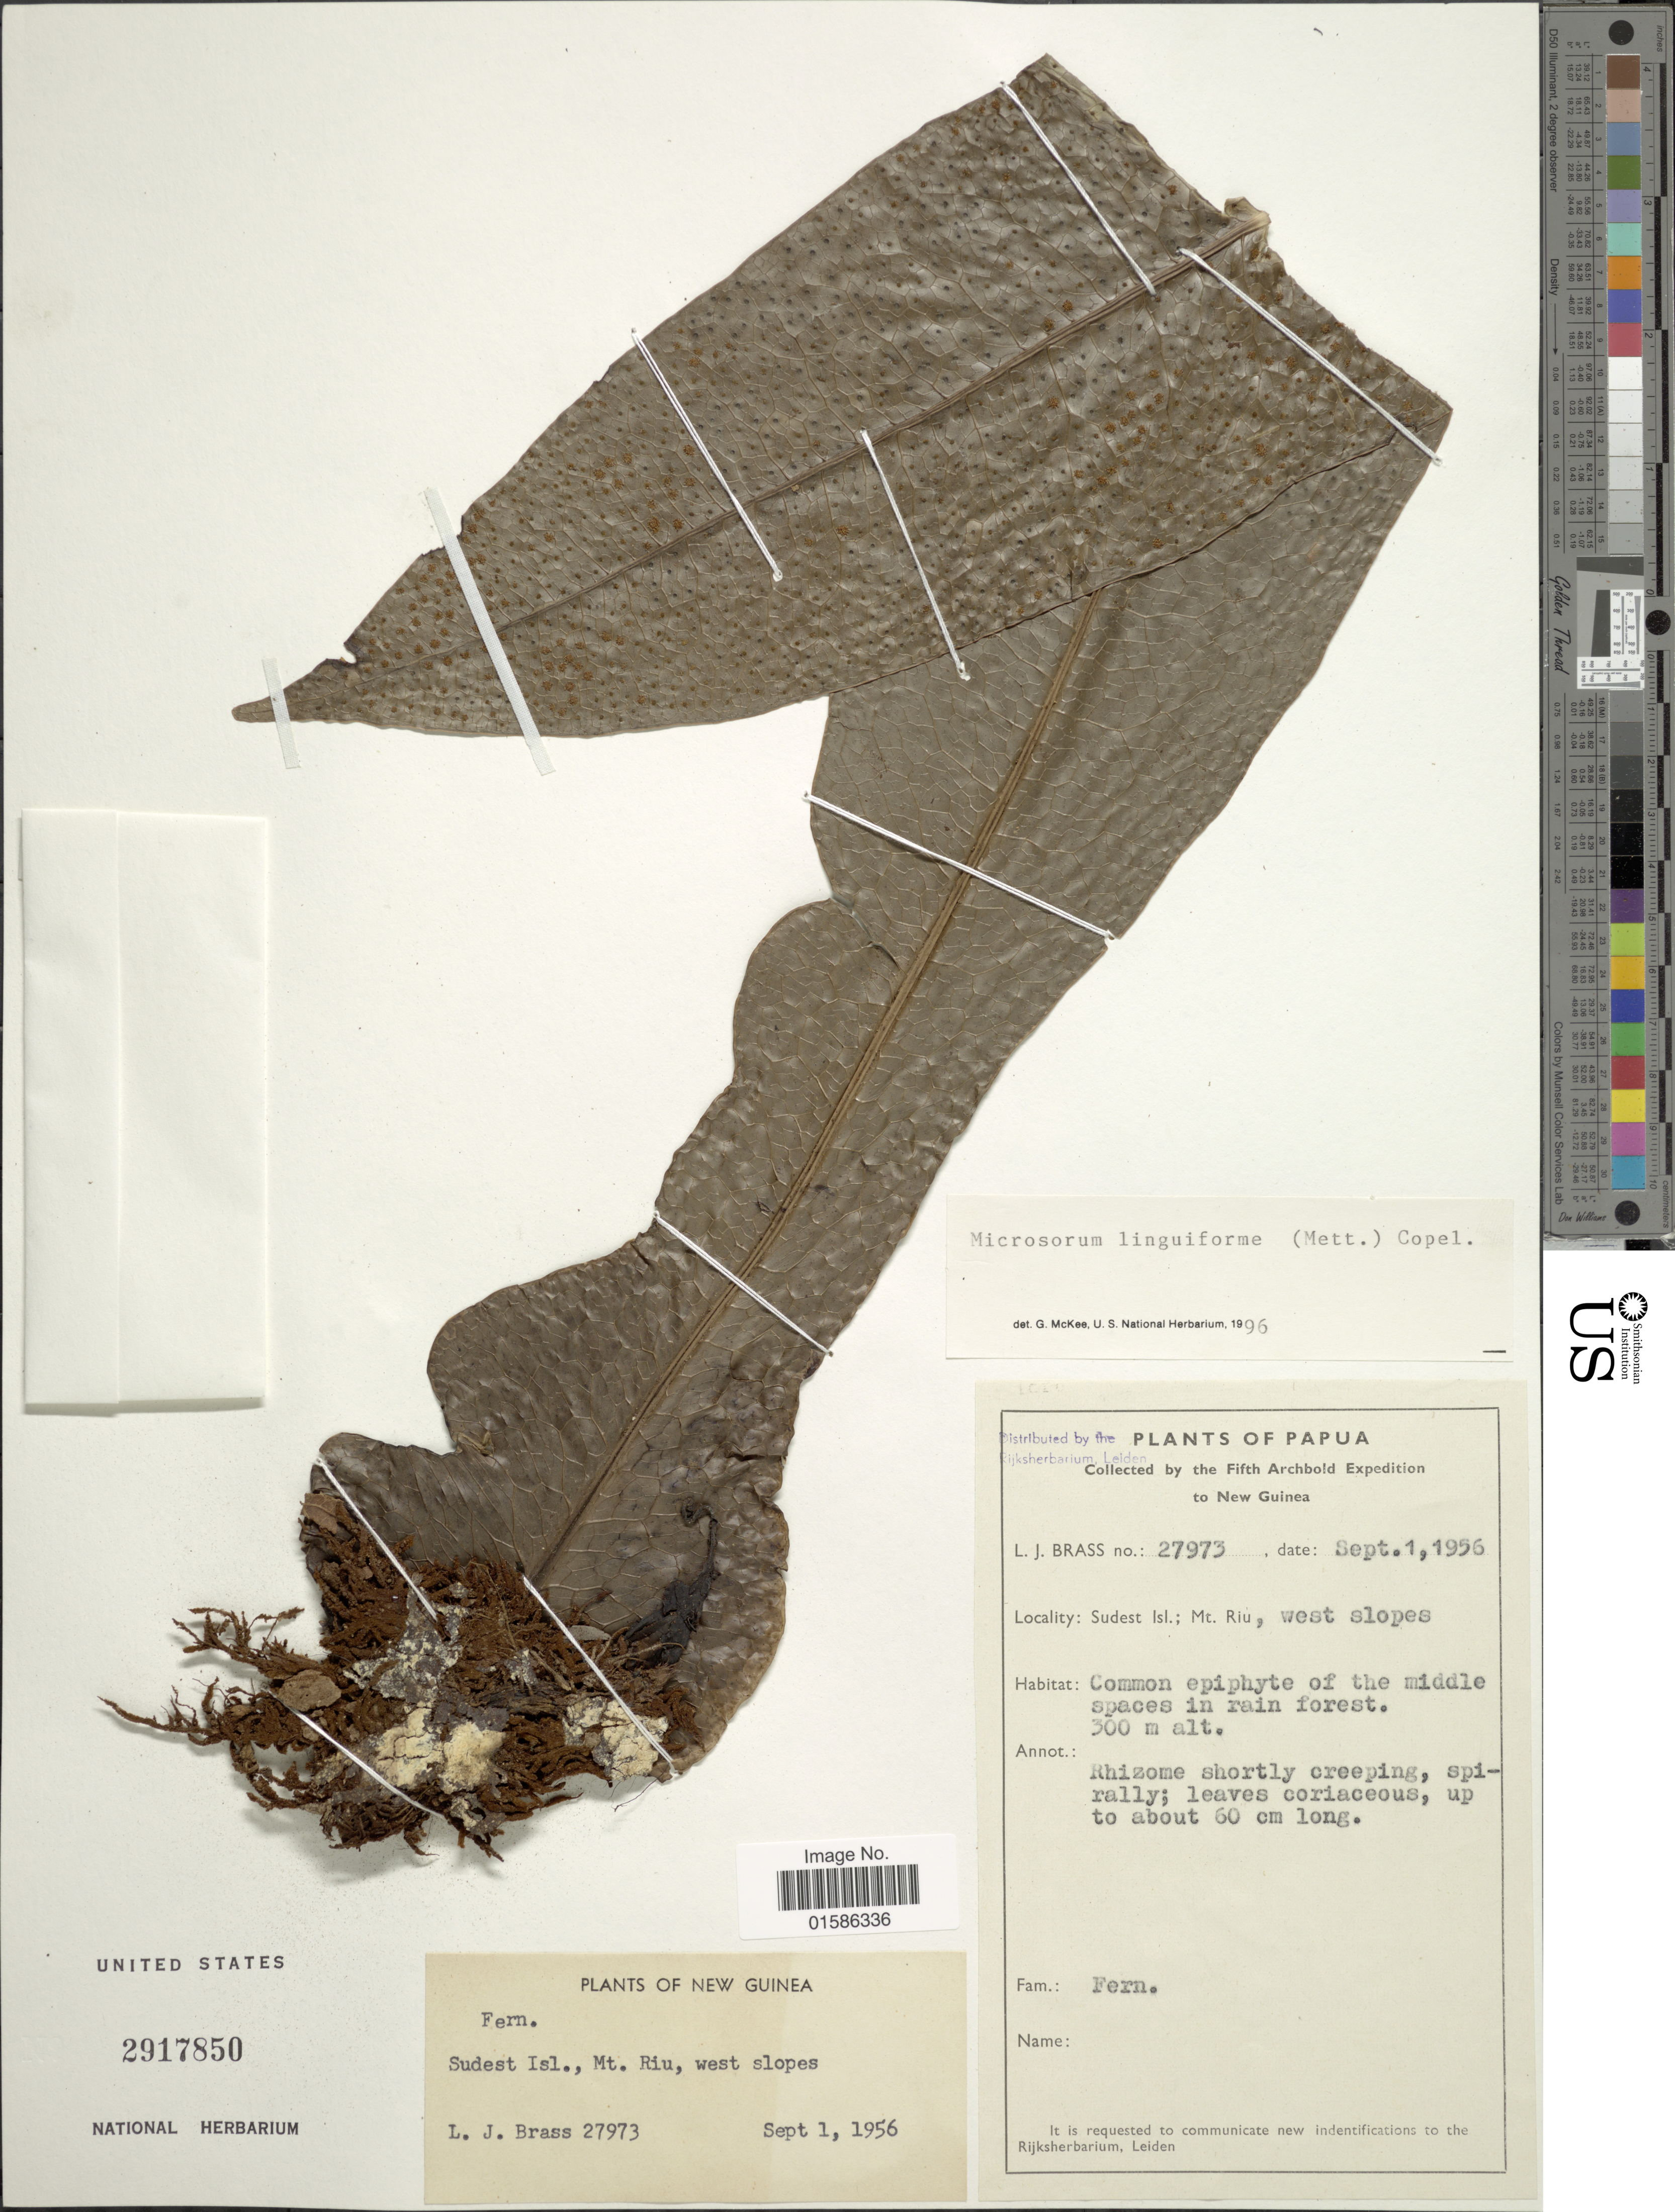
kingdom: Plantae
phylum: Tracheophyta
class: Polypodiopsida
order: Polypodiales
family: Polypodiaceae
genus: Microsorum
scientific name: Microsorum linguiforme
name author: (Mett.) Copel.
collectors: L. J. Brass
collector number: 27973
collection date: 1956-09-01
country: Papua New Guinea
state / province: Milne Bay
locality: Sudest Isl; Mr Rui, west slopes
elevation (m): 300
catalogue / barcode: US 2917850